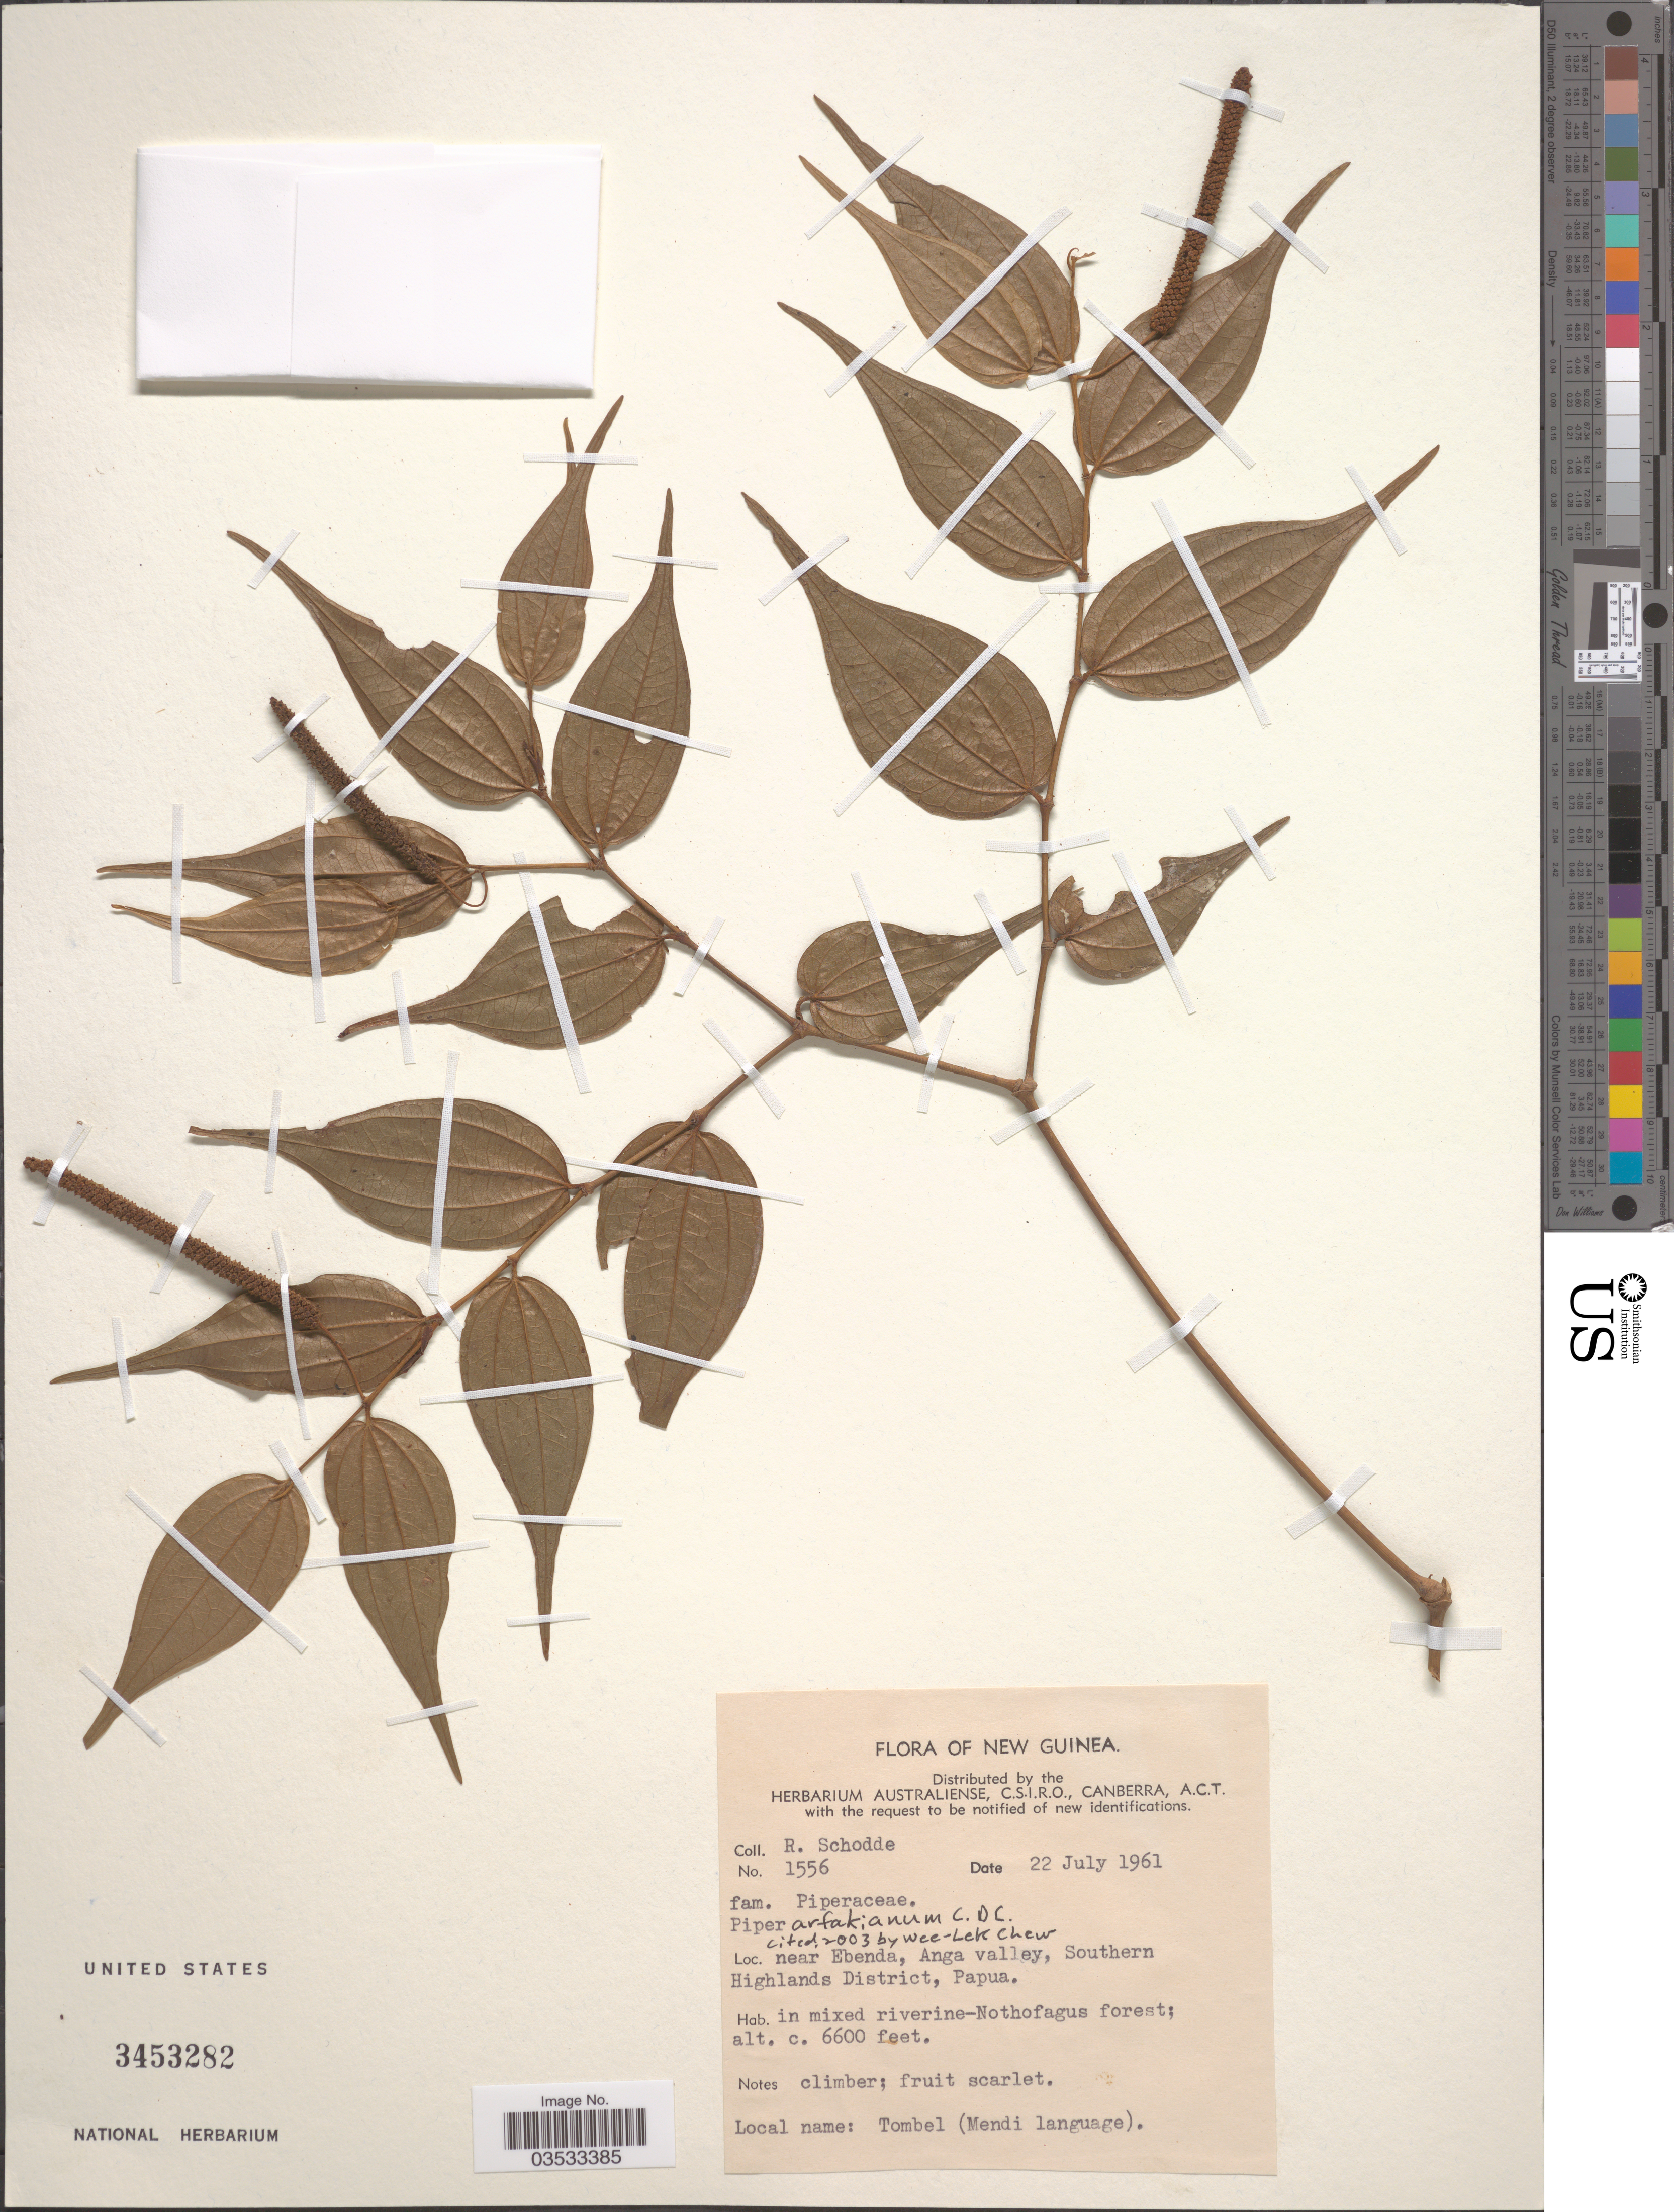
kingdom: Plantae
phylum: Tracheophyta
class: Magnoliopsida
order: Piperales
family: Piperaceae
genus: Piper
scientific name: Piper arfakianum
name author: DC.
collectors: R. Schodde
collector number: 1556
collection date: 1961-07-22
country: Papua New Guinea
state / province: Southern Highlands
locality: Near Ebenda, Anga valley, Southern Highlands District.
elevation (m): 2012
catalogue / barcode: US 3453282